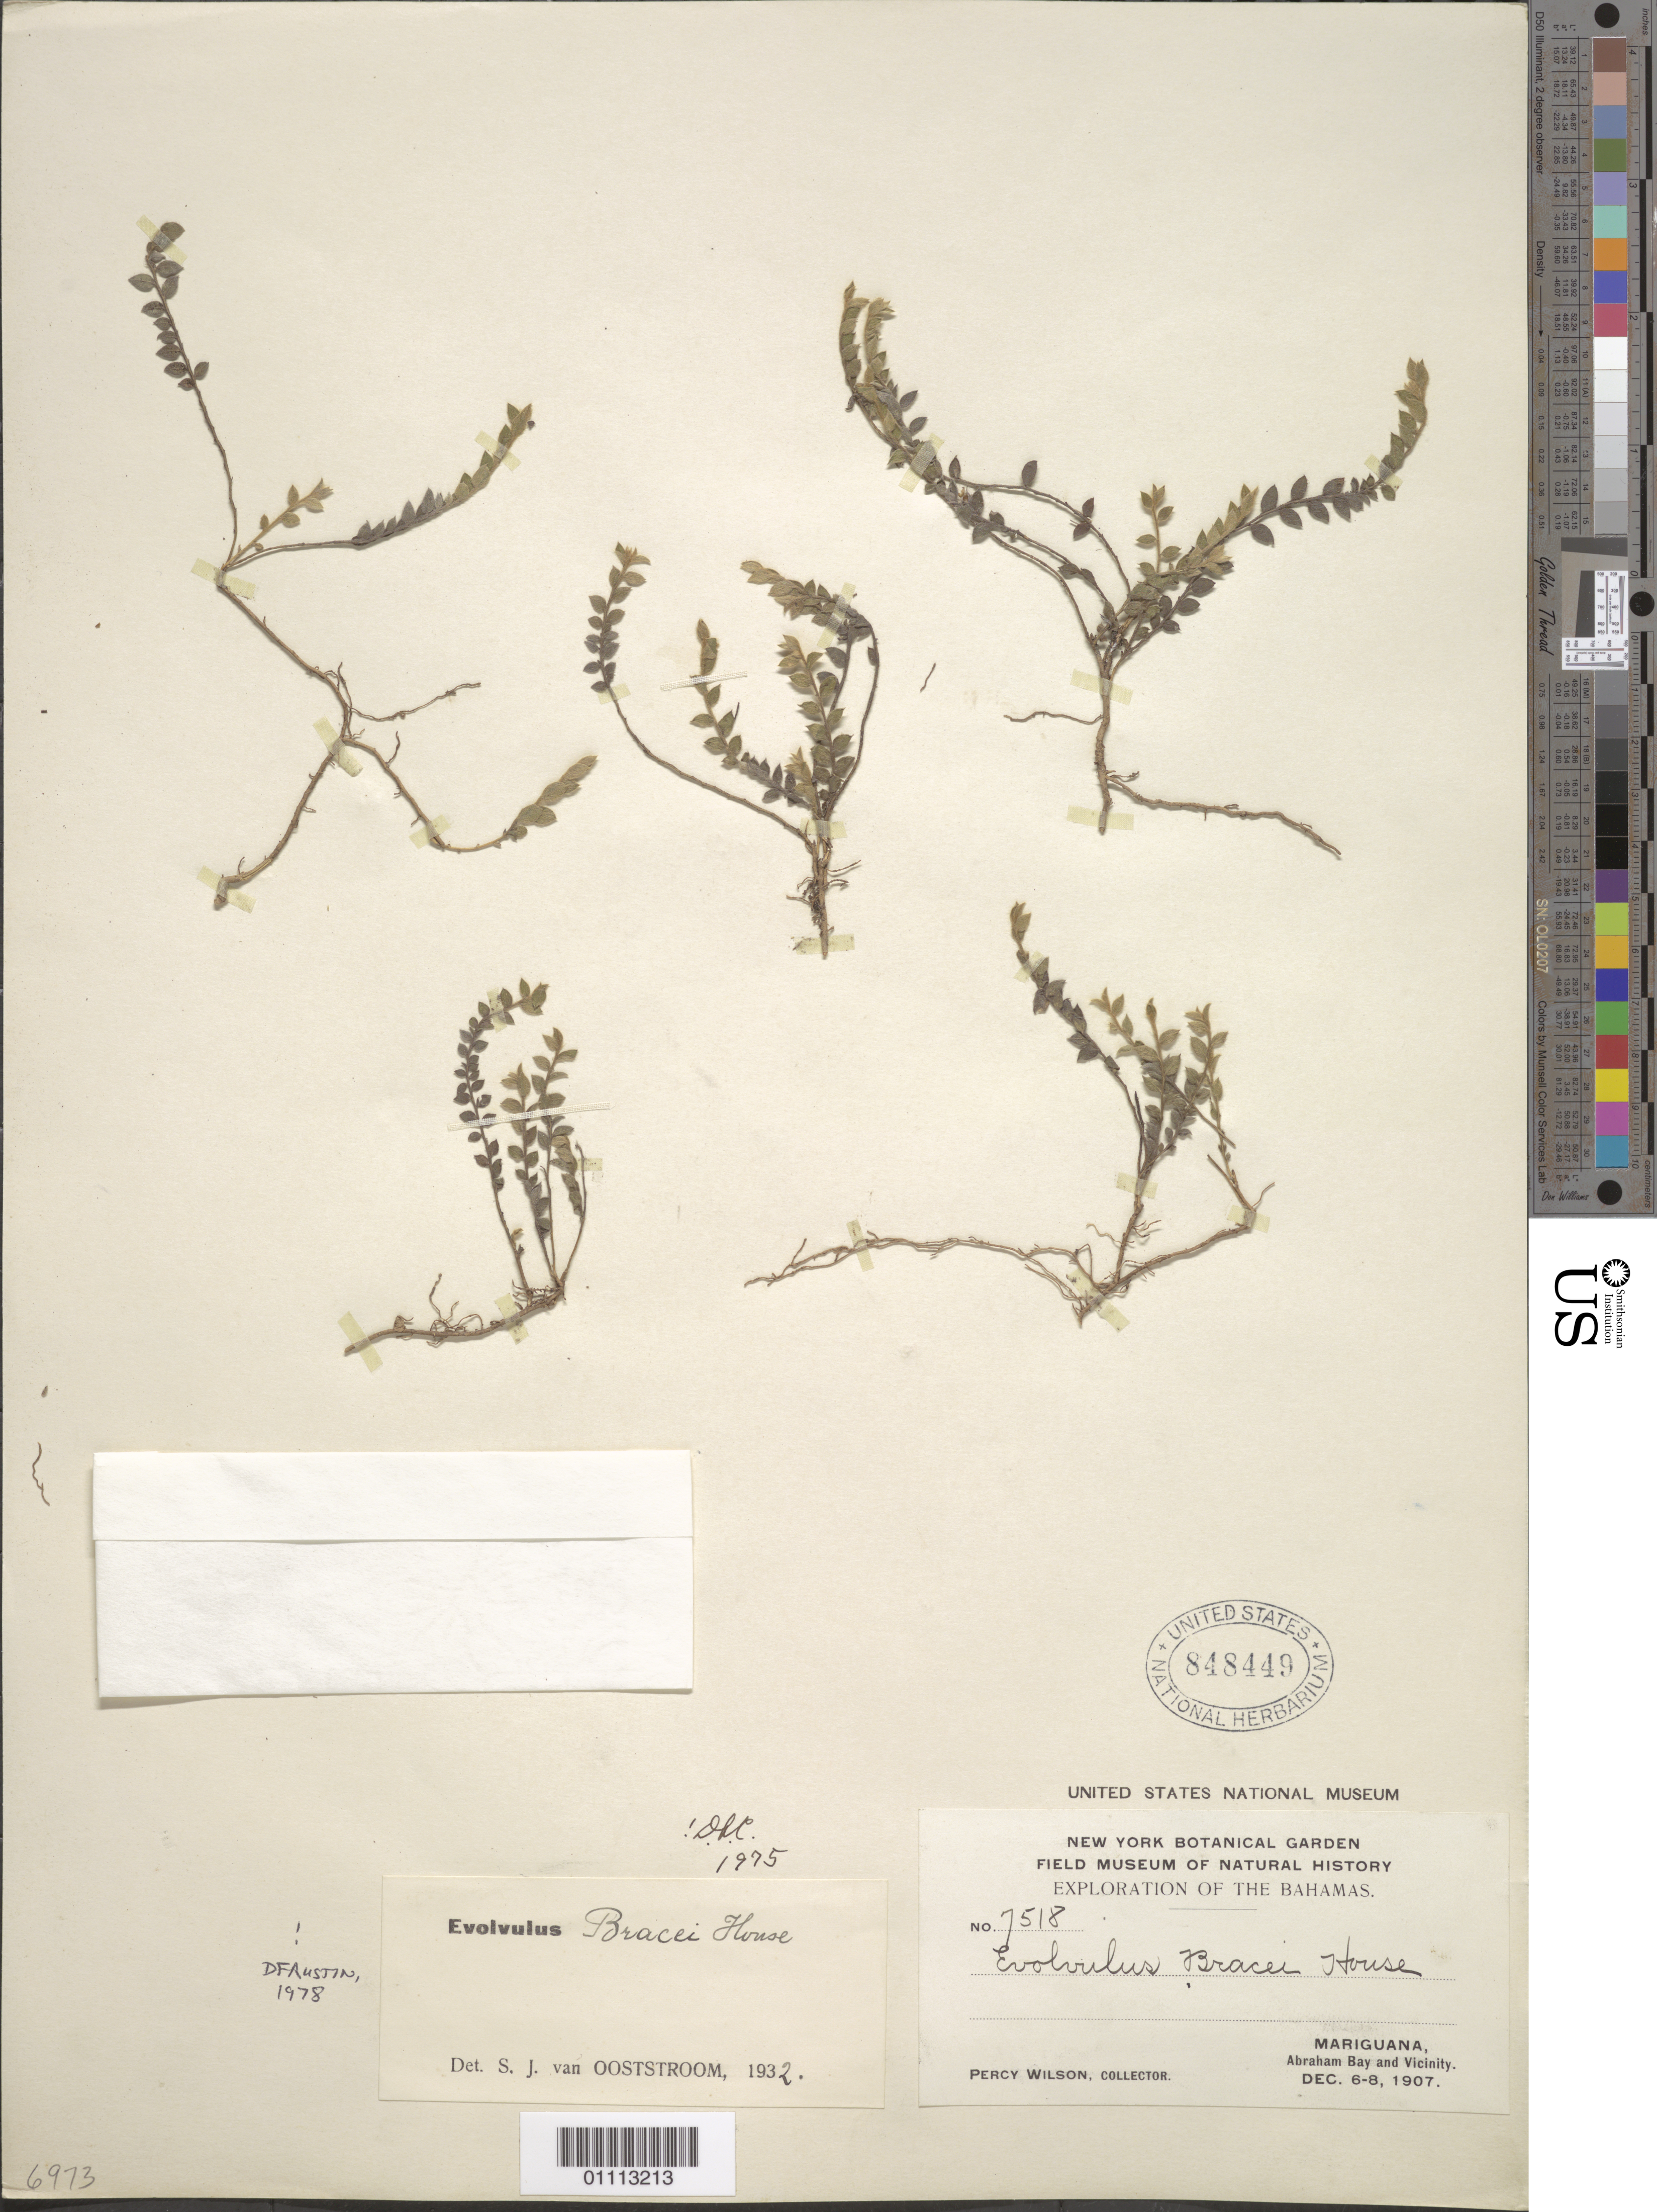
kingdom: Plantae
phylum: Tracheophyta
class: Magnoliopsida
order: Solanales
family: Convolvulaceae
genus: Evolvulus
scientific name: Evolvulus bahamensis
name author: House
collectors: P. Wilson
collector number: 7518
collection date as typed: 06 Dec 1907 to 08 Dec 1907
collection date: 1907-12-06/1907-12-08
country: Bahamas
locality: Mariguana. Abraham Bay and vicinity.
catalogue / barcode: US 848449